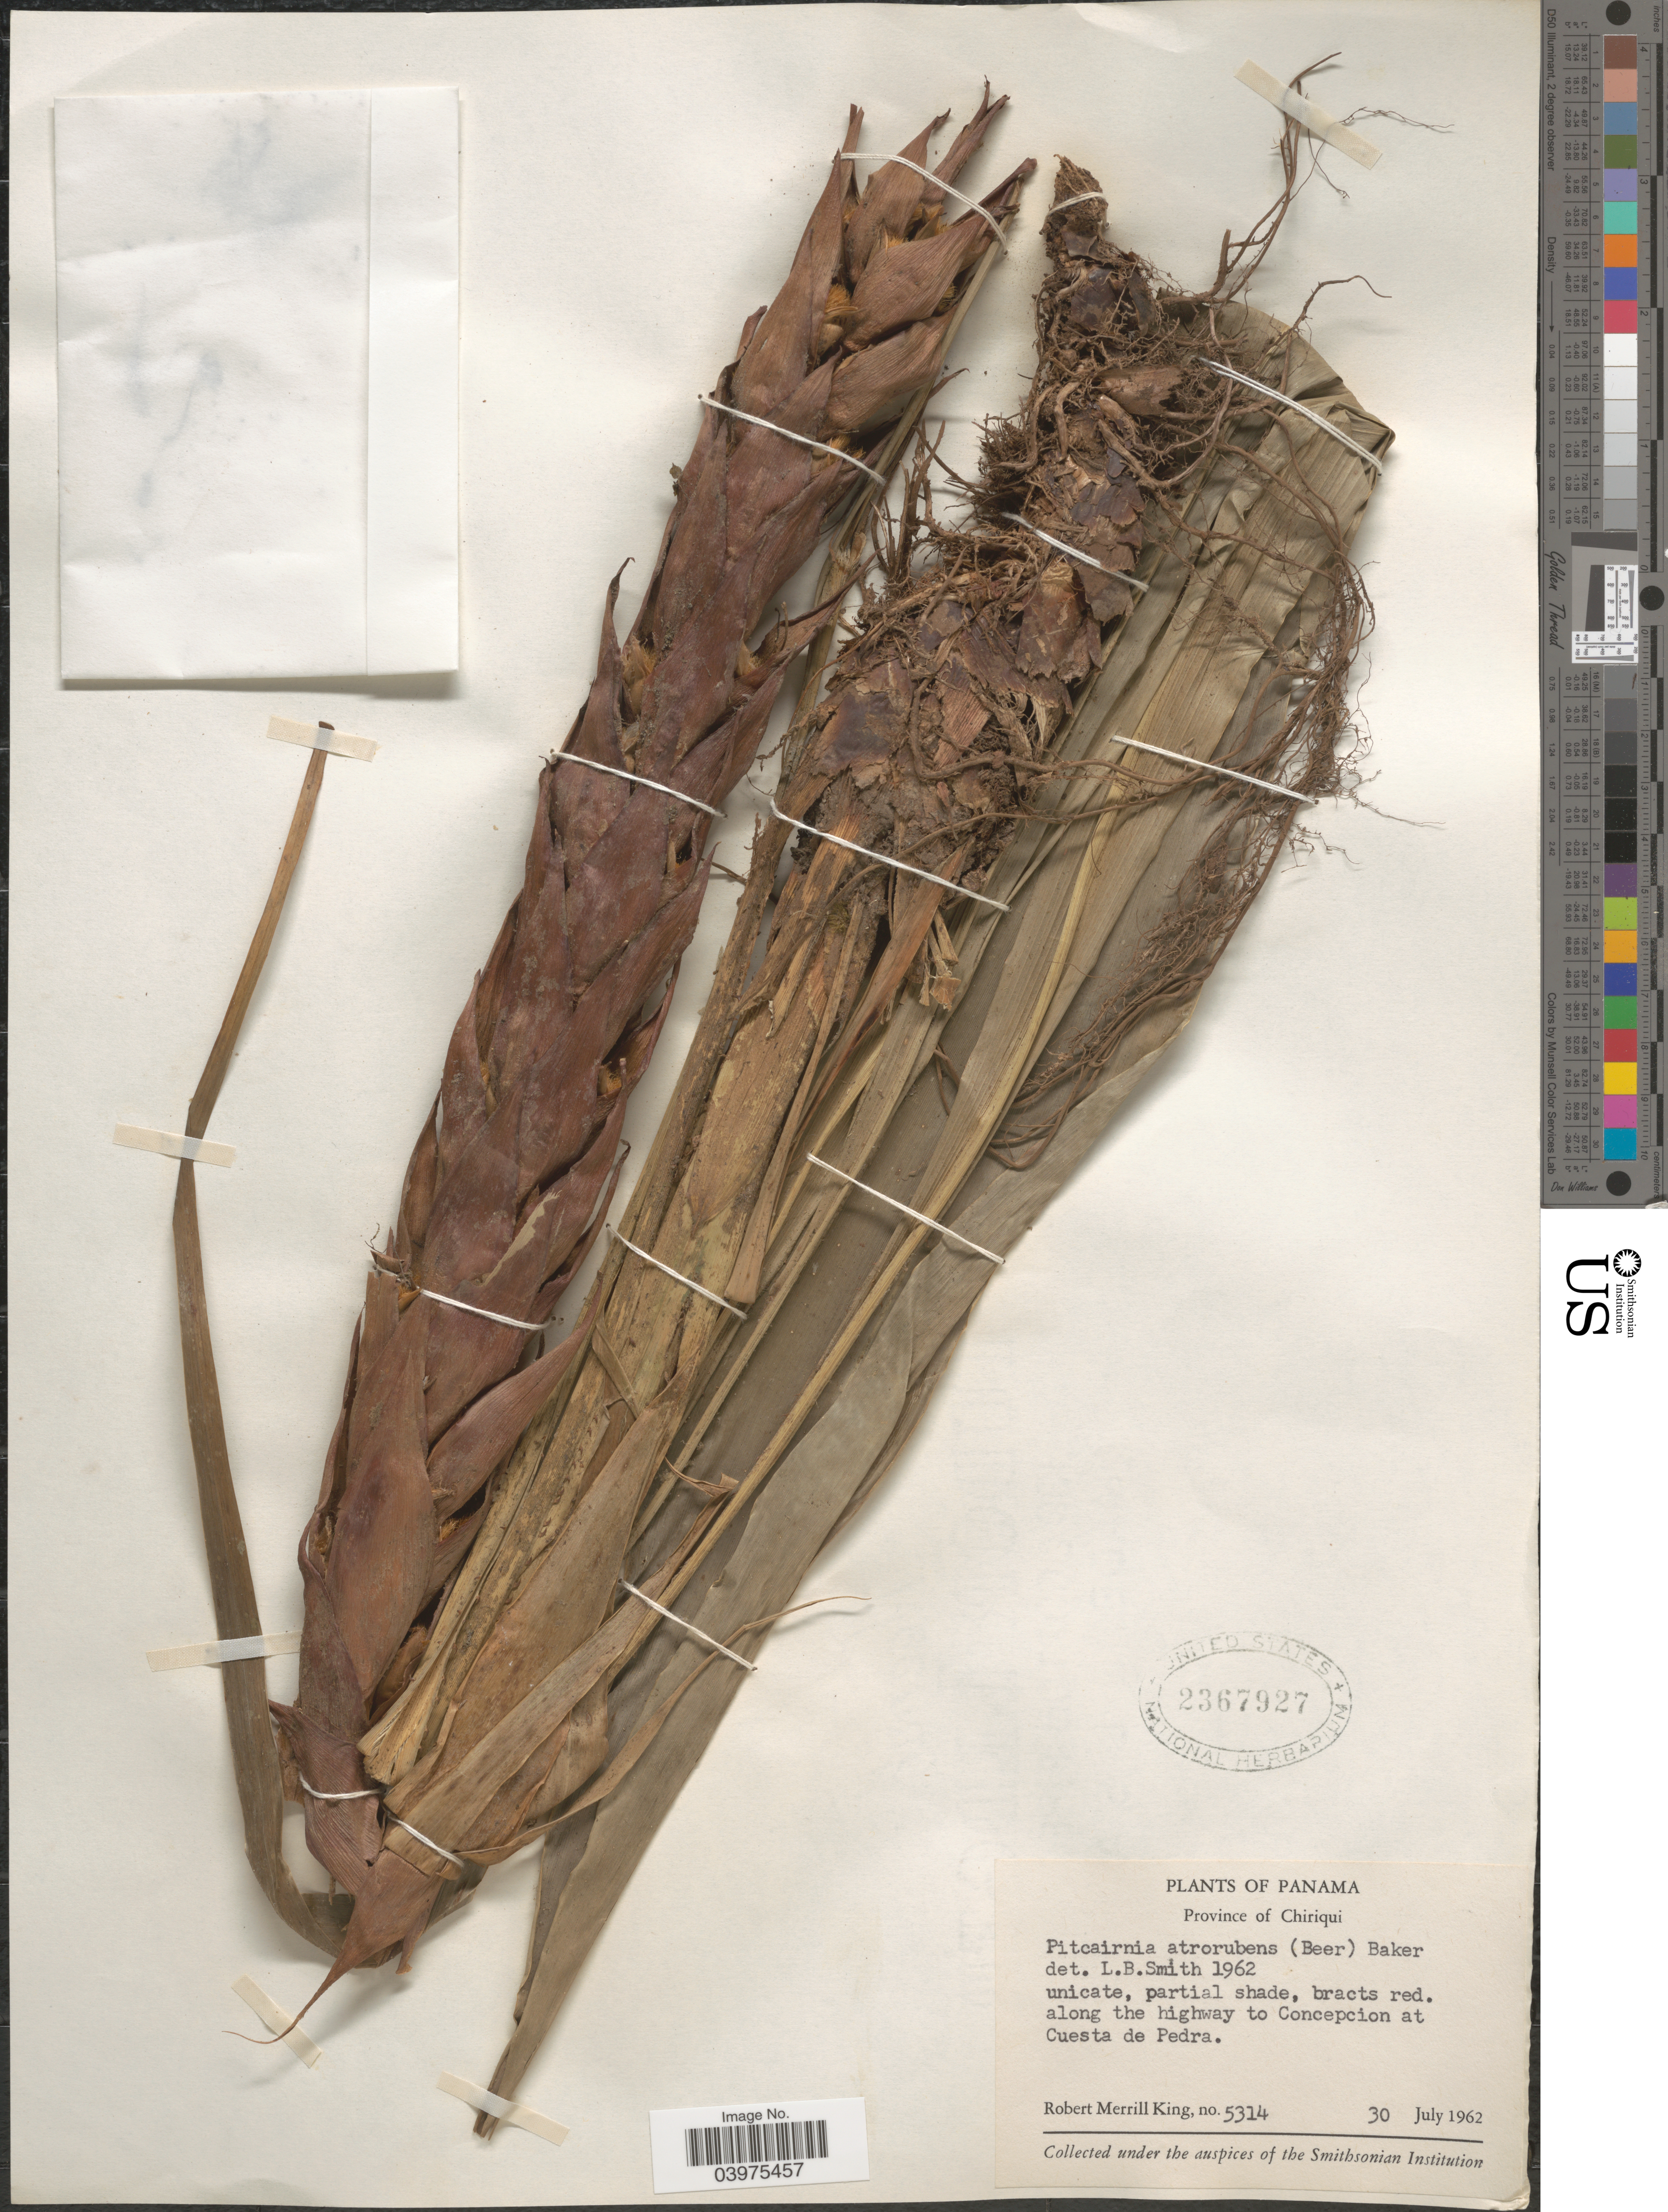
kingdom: Plantae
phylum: Tracheophyta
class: Liliopsida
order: Poales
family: Bromeliaceae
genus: Pitcairnia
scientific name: Pitcairnia atrorubens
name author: (Beer) Baker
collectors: R. M. King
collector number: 5314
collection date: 1962-07-30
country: Panama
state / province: Chiriqui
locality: Along the highway to Concepcion at Cuesta de Pedra.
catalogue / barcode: US 2367927